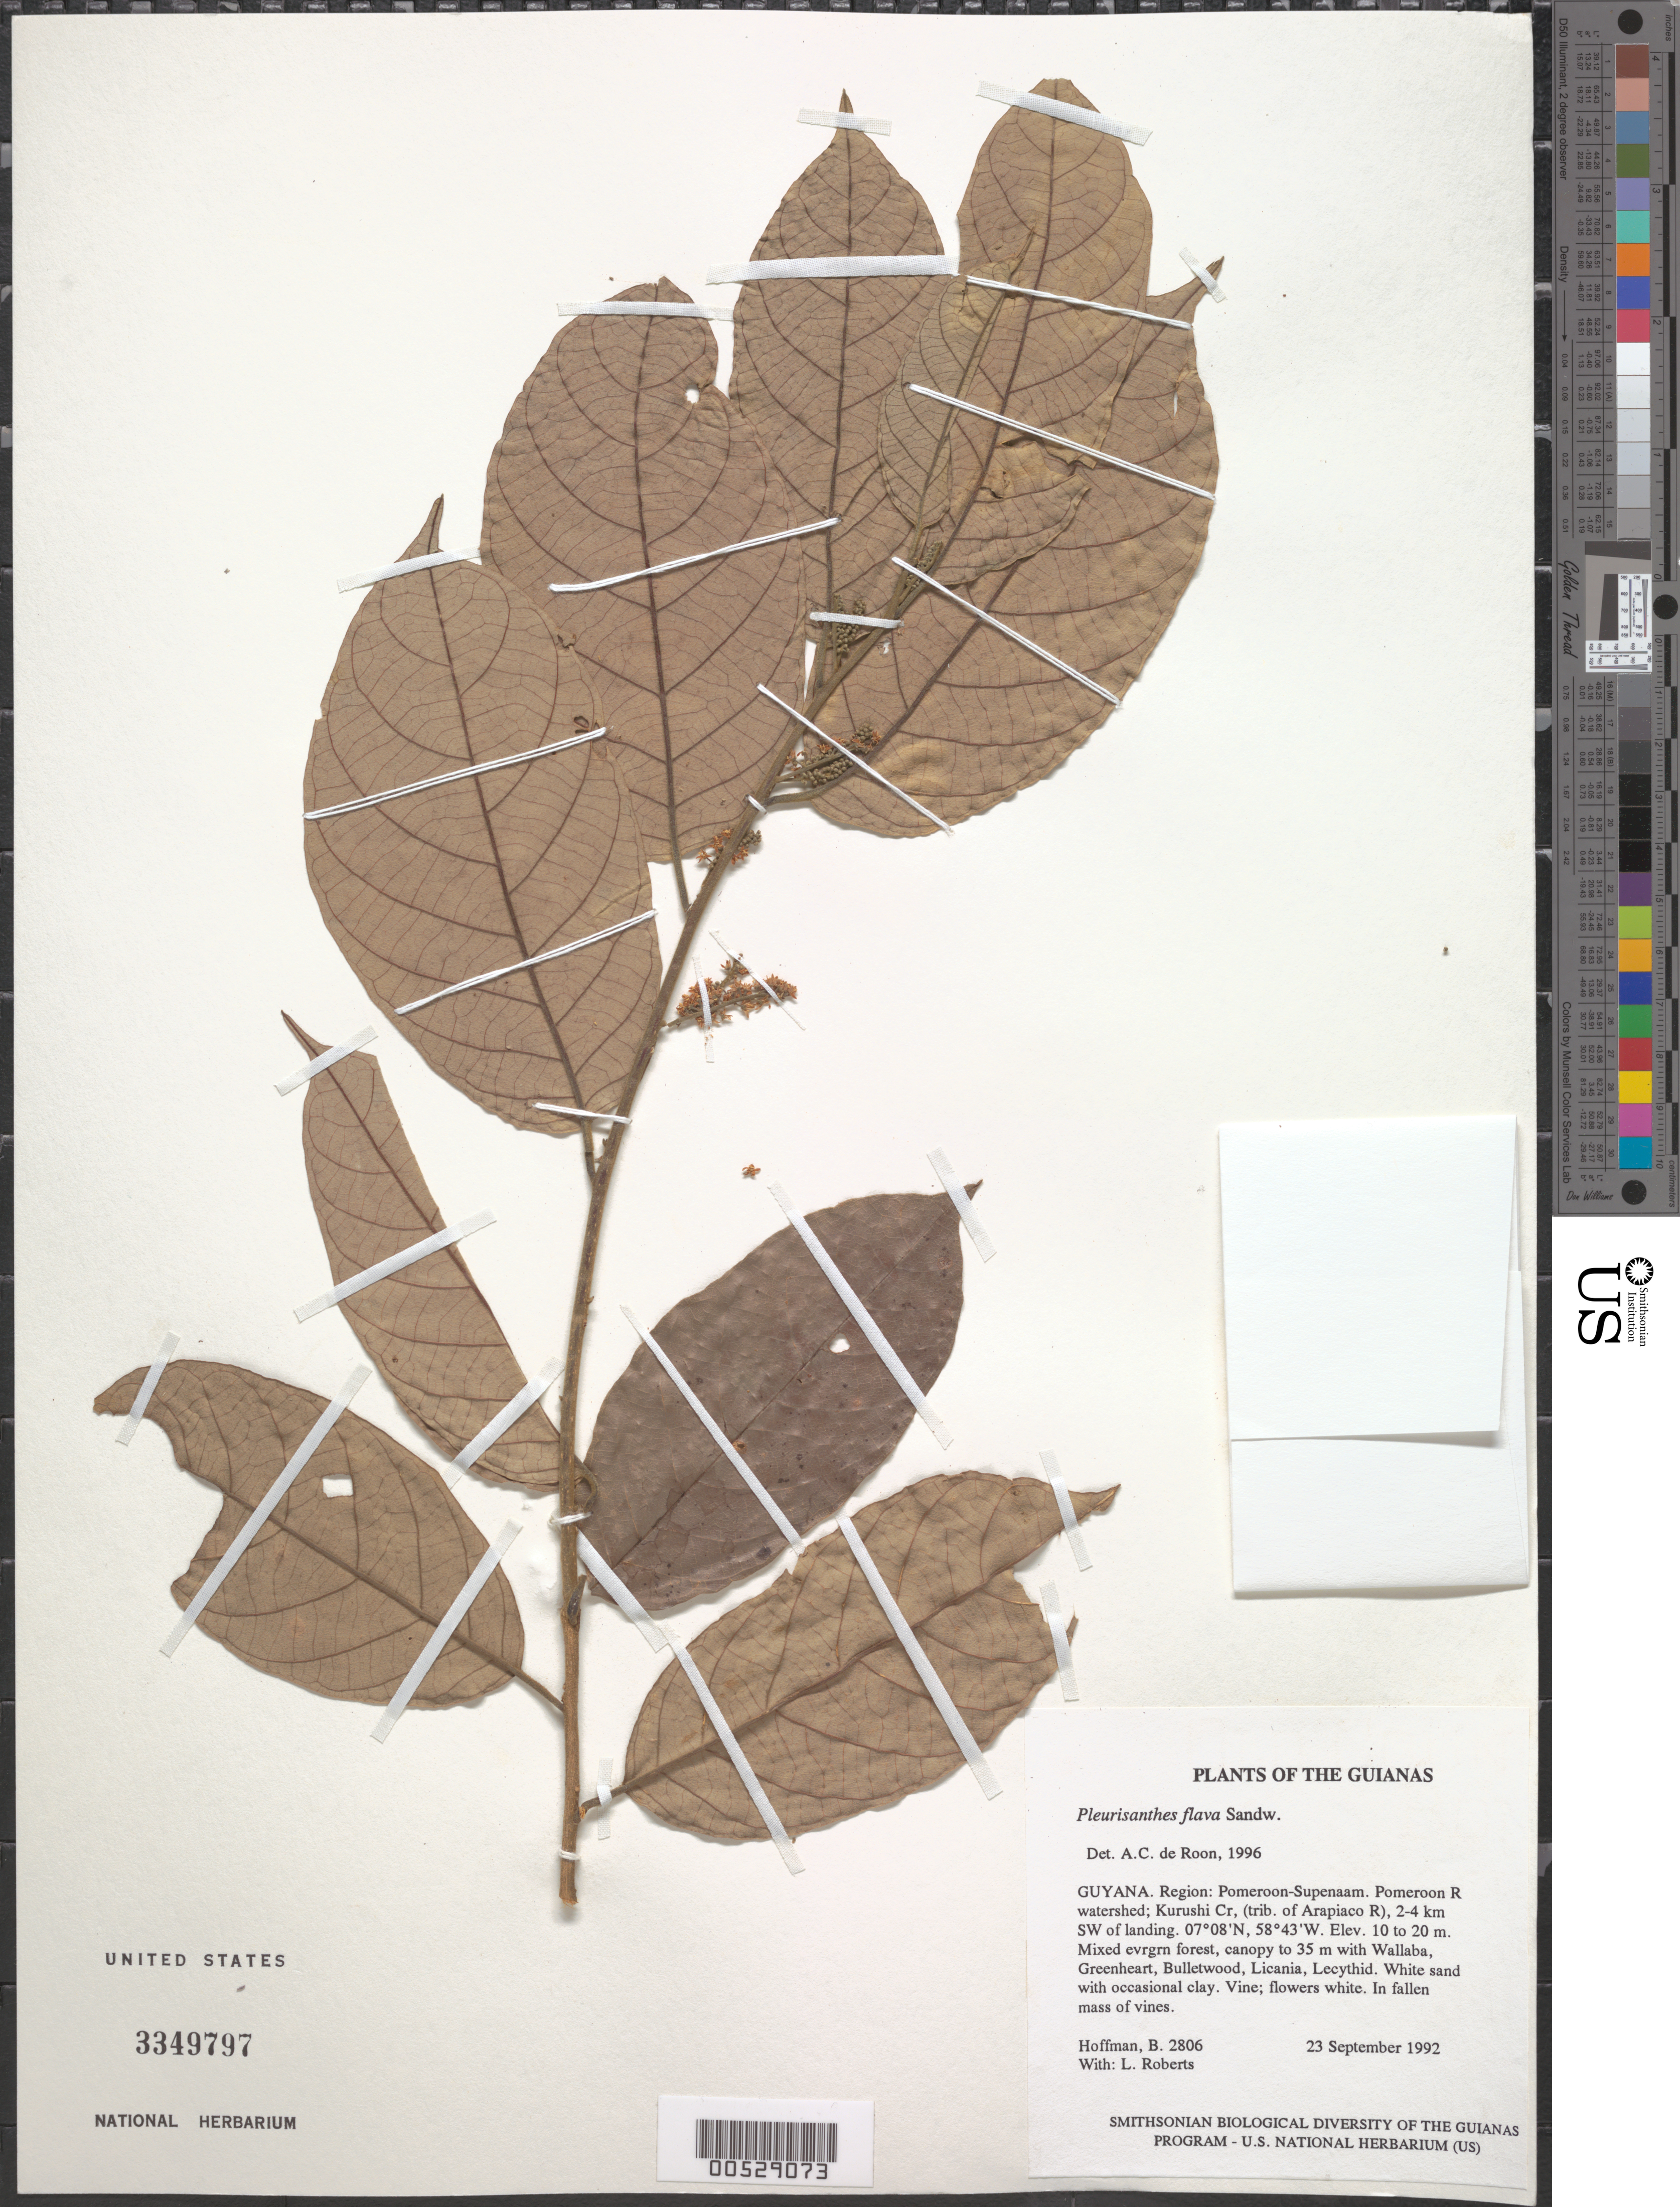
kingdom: Plantae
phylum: Tracheophyta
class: Magnoliopsida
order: Icacinales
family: Icacinaceae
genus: Pleurisanthes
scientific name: Pleurisanthes flava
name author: Sandwith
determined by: de Roon, A. C.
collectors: B. Hoffman & L. Roberts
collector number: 2806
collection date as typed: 23 September 1992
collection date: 1992-09-23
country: Guyana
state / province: Pomeroon-Supenaam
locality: Pomeroon River watershed; Kurushi Creek, (trib. of Arapiaco R), 2-4 km SW of landing along logging road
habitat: Mixed evrgrn forest, canopy to 35 m with Wallaba, Greenheart, Bulletwood, Licania, Lecythid. White sand with occasional clay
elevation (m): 10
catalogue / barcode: US 3349797